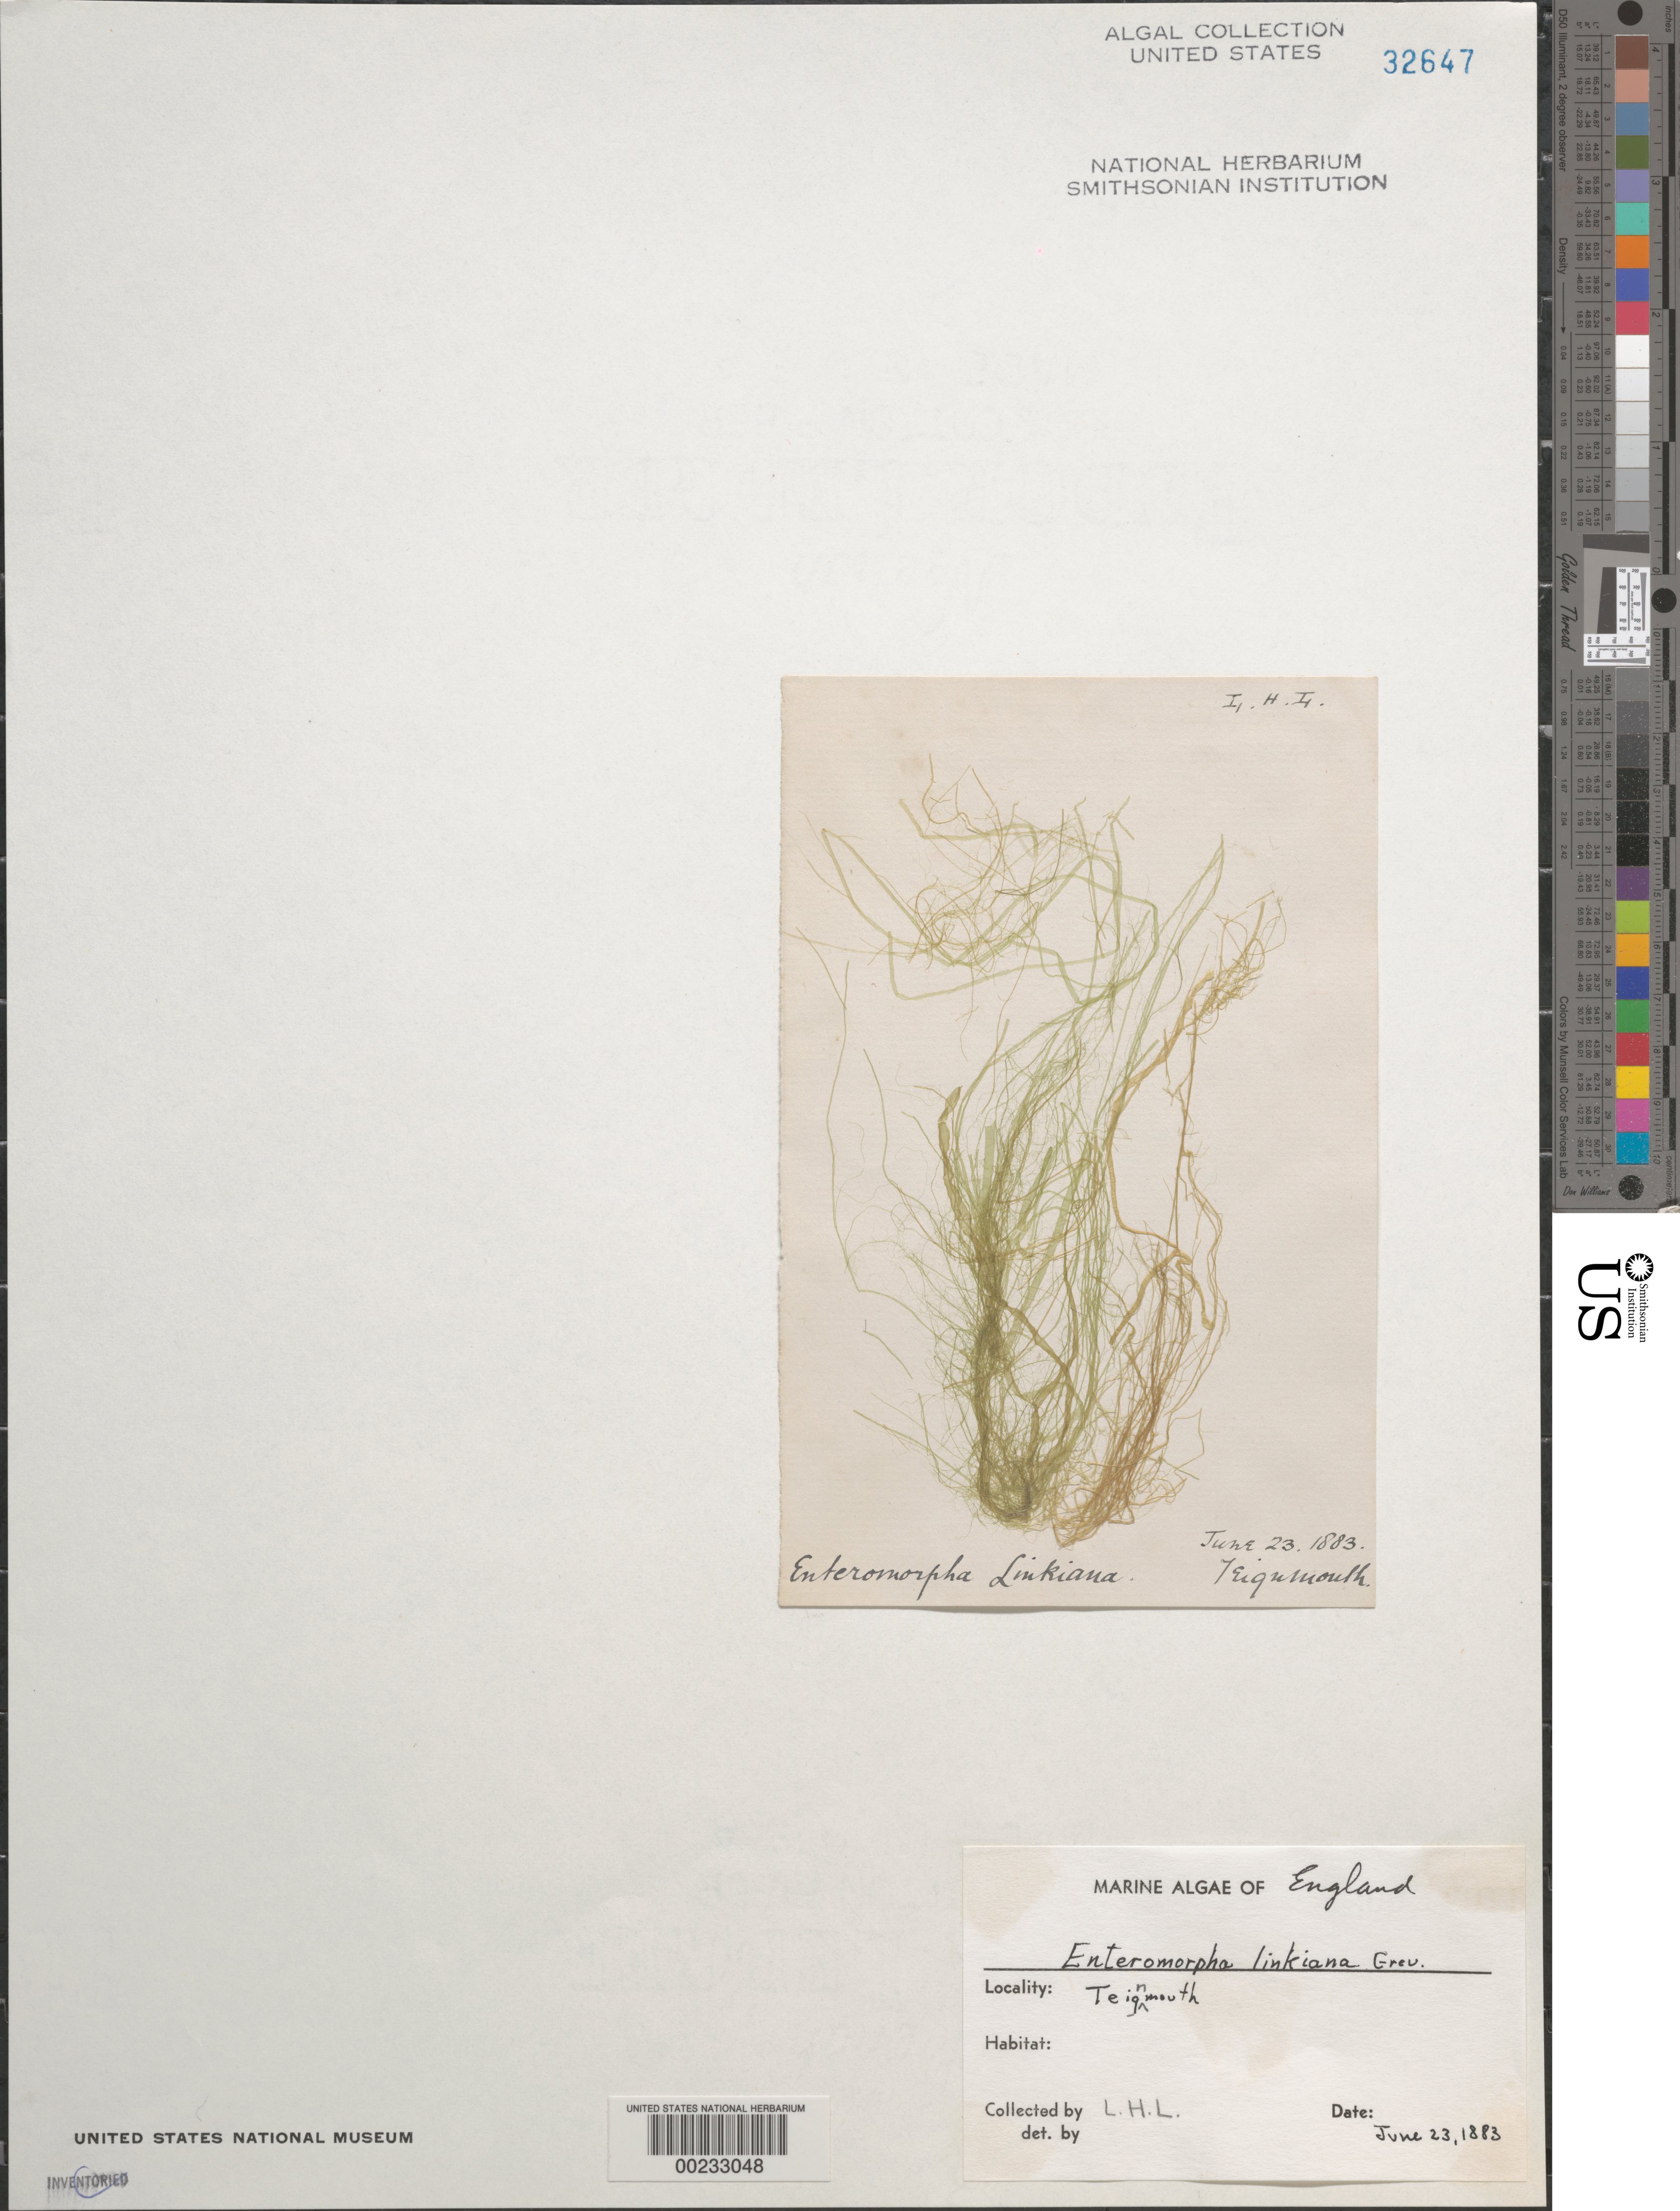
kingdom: Plantae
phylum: Chlorophyta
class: Ulvophyceae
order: Ulvales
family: Ulvaceae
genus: Ulva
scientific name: Ulva compressa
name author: L.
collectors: L.H.L.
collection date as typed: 23 Jun 1883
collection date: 1883-06-23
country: United Kingdom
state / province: England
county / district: Devon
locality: Teignmouth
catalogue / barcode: US 32647